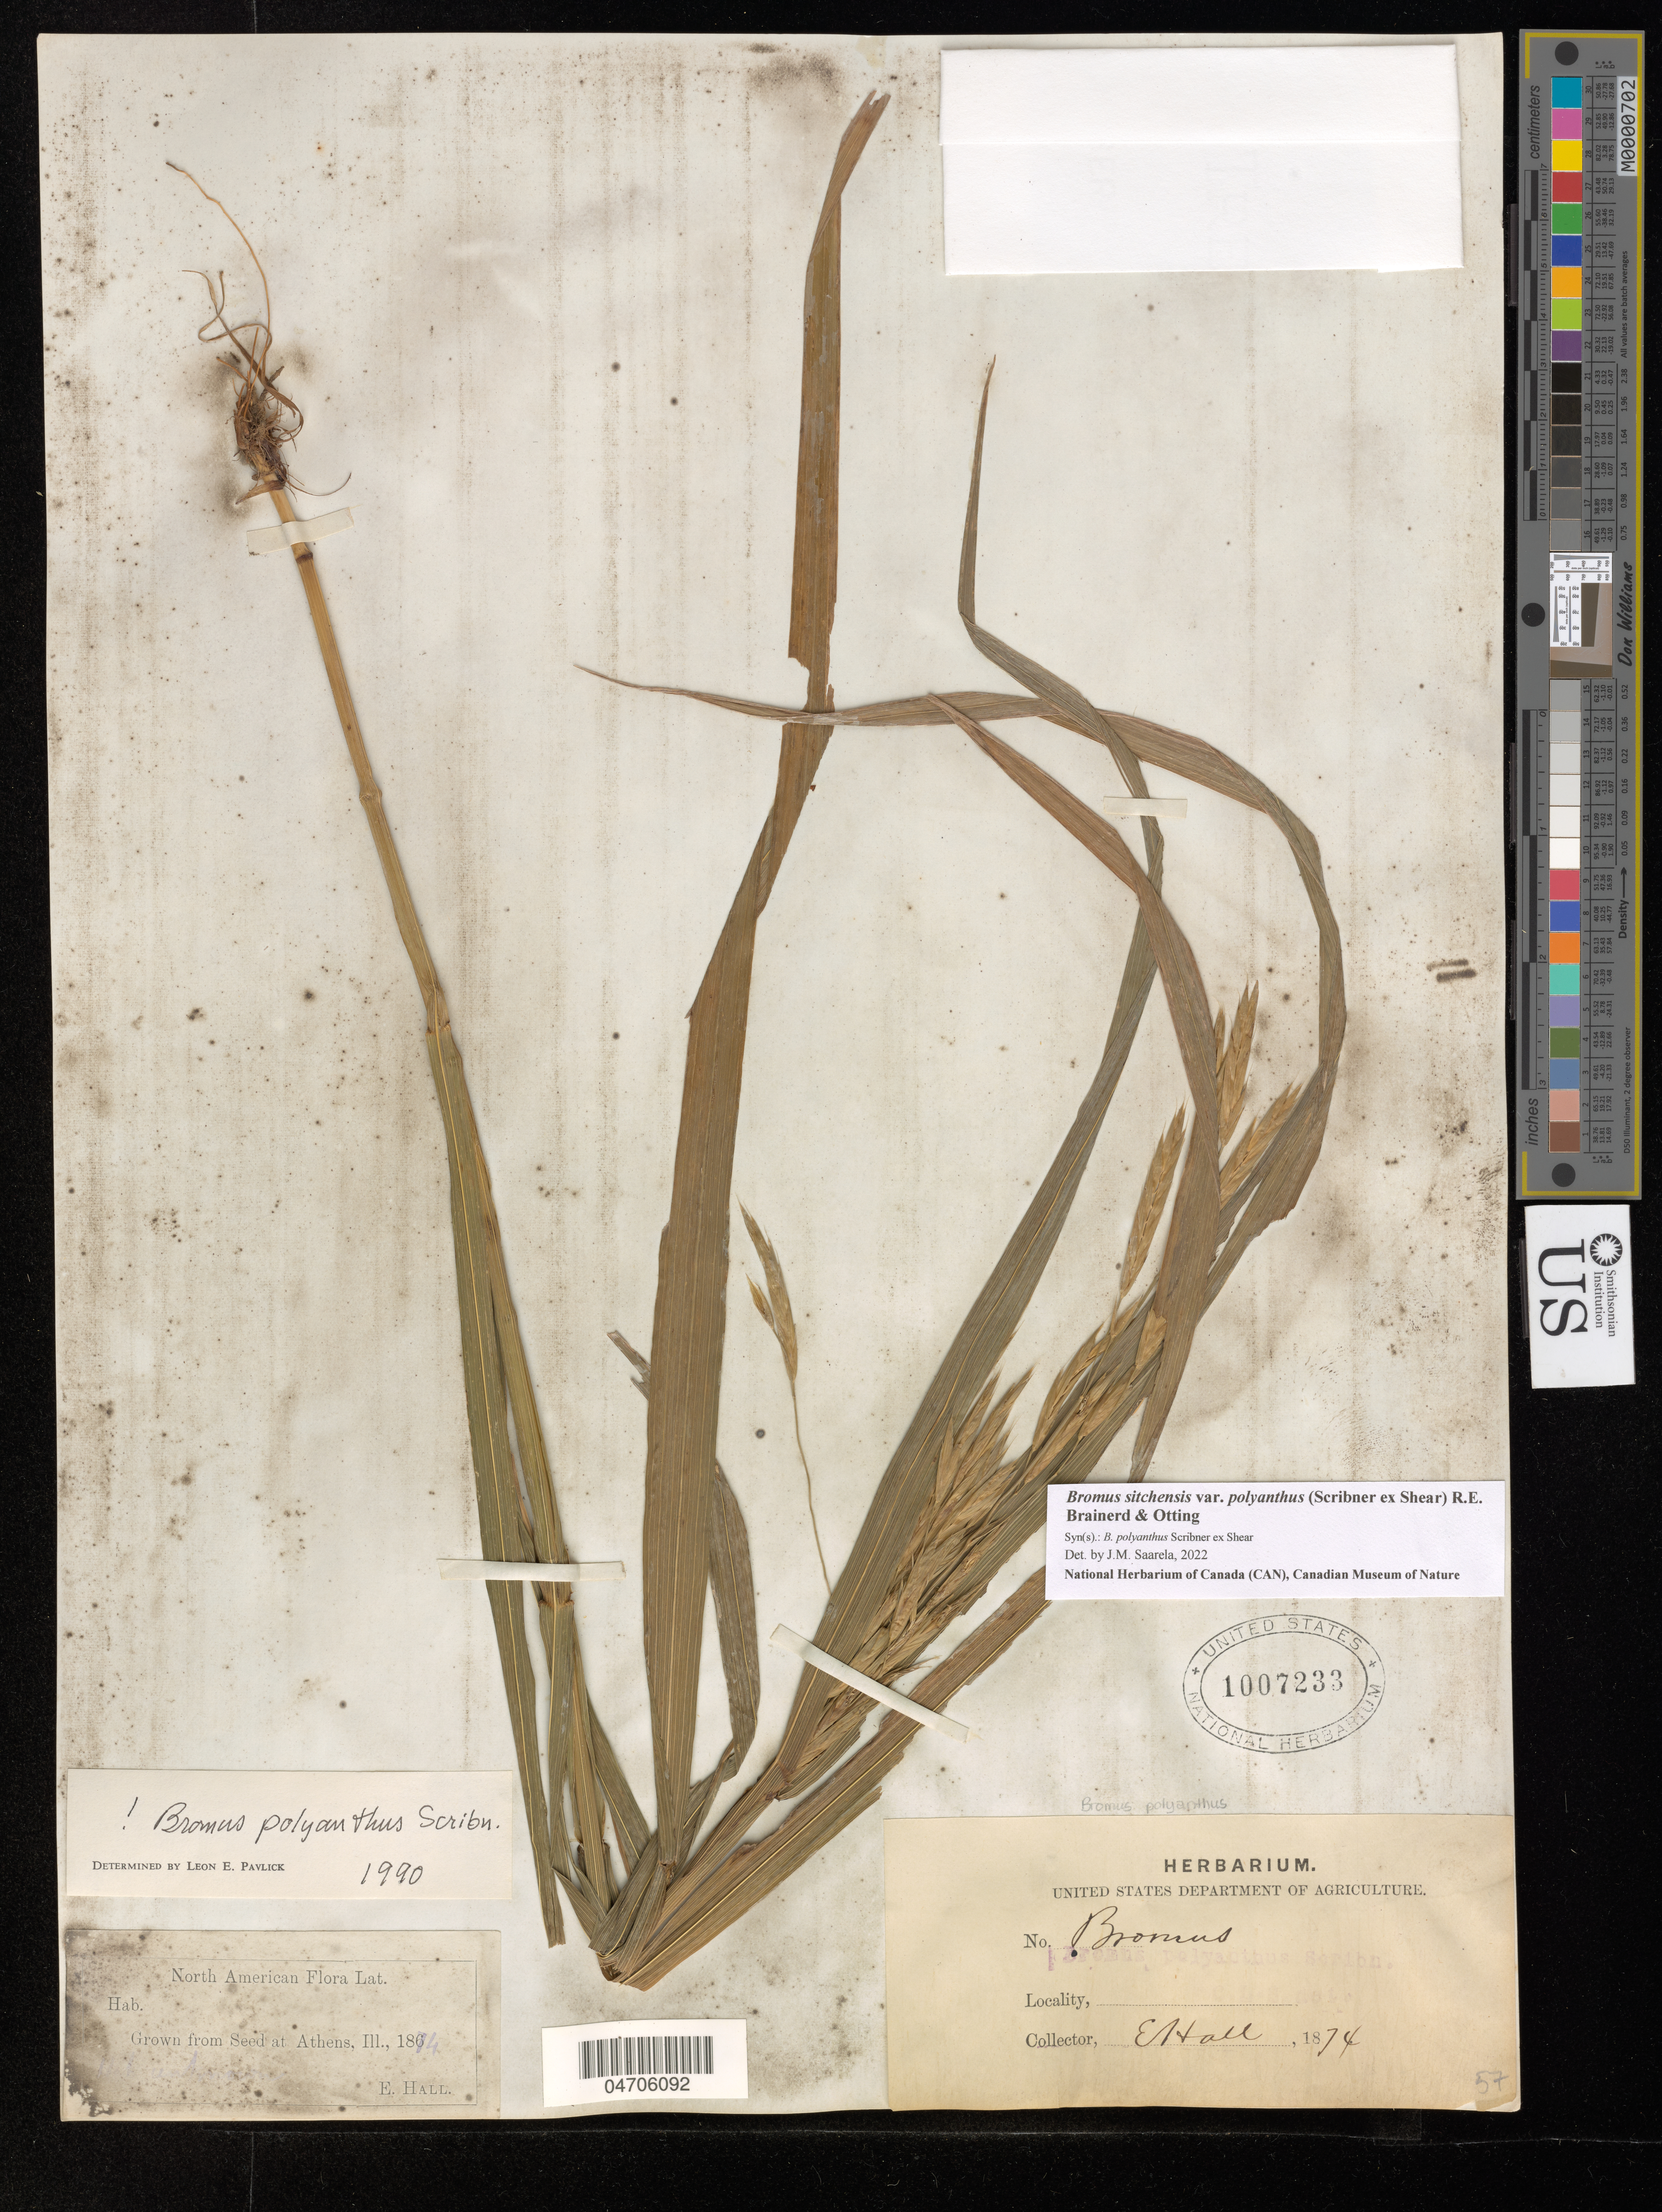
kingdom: Plantae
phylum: Tracheophyta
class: Liliopsida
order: Poales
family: Poaceae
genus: Bromus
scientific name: Bromus sitchensis var. polyanthus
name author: (Scribn. ex Shear) R.E. Brainerd & Otting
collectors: E. Hall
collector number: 57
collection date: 1874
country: United States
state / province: Illinois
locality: At Athens.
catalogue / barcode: US 1007233